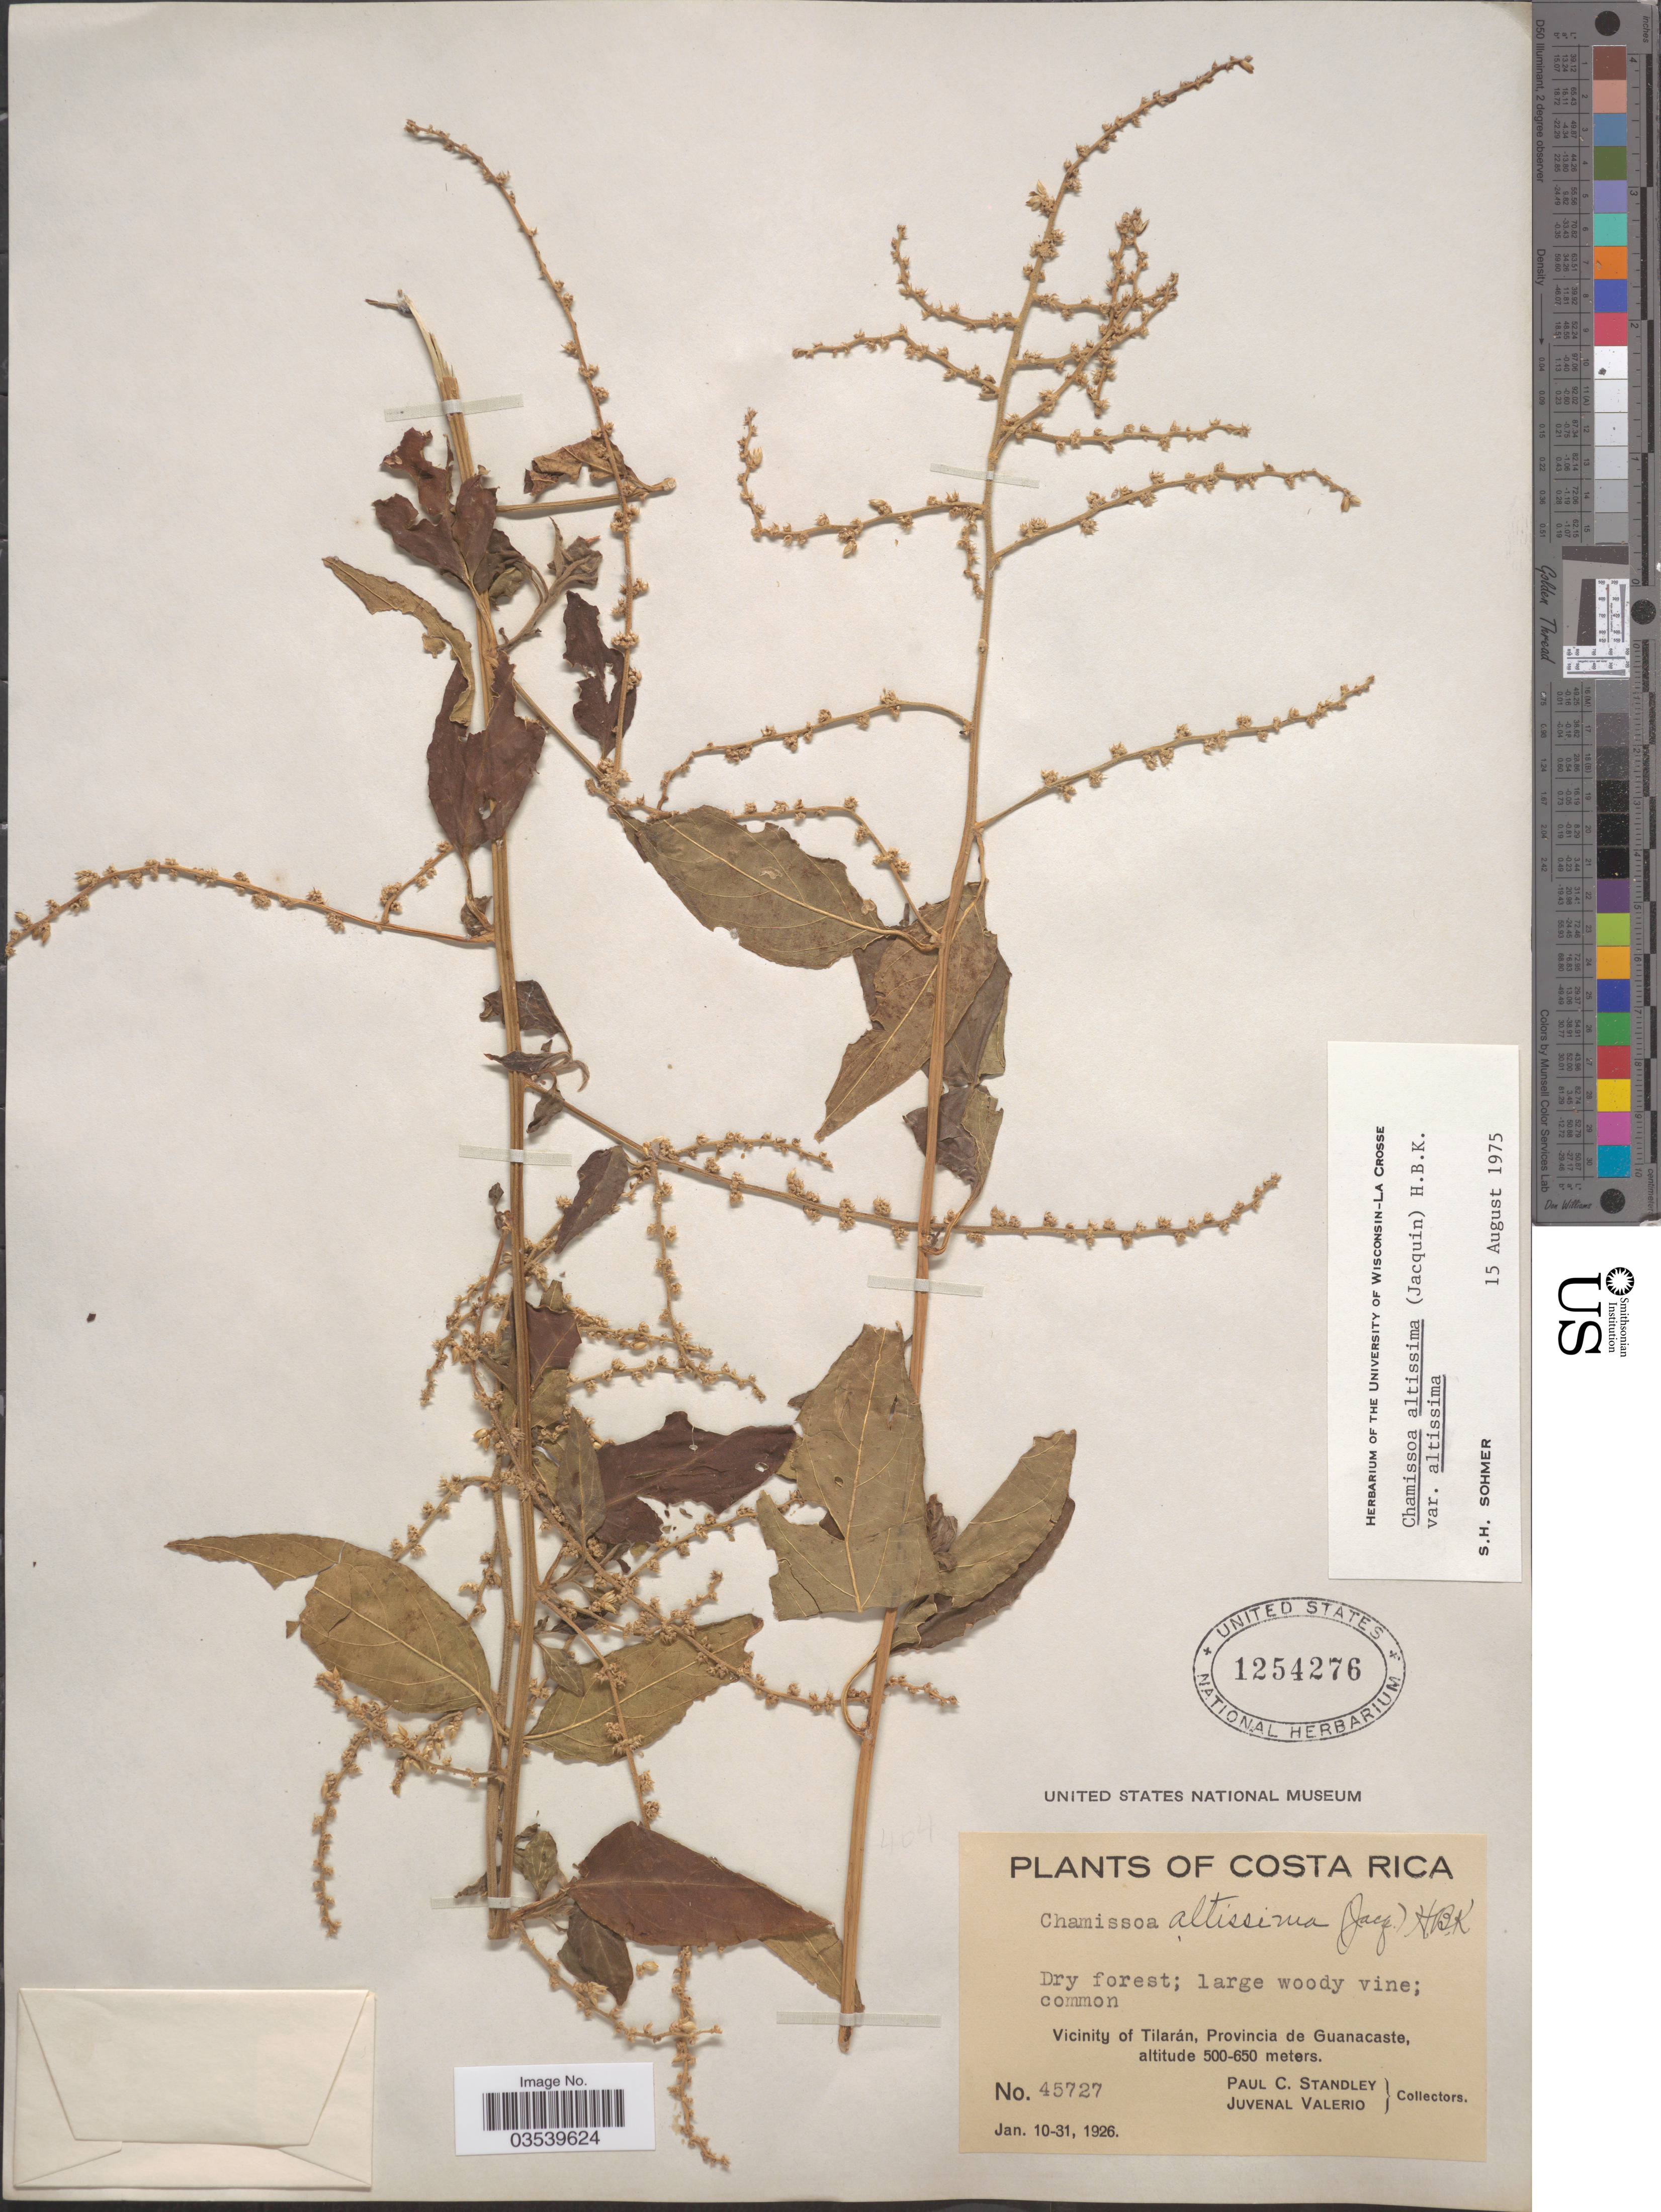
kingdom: Plantae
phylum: Tracheophyta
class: Magnoliopsida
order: Caryophyllales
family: Amaranthaceae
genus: Chamissoa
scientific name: Chamissoa altissima var. altissima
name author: (Jacq.) Kunth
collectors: P. C. Standley & J. Valerio R.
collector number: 45727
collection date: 1926-01-10/1926-01-31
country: Costa Rica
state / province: Guanacaste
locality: Vicinity of Tilarán.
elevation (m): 500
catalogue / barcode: US 1254276